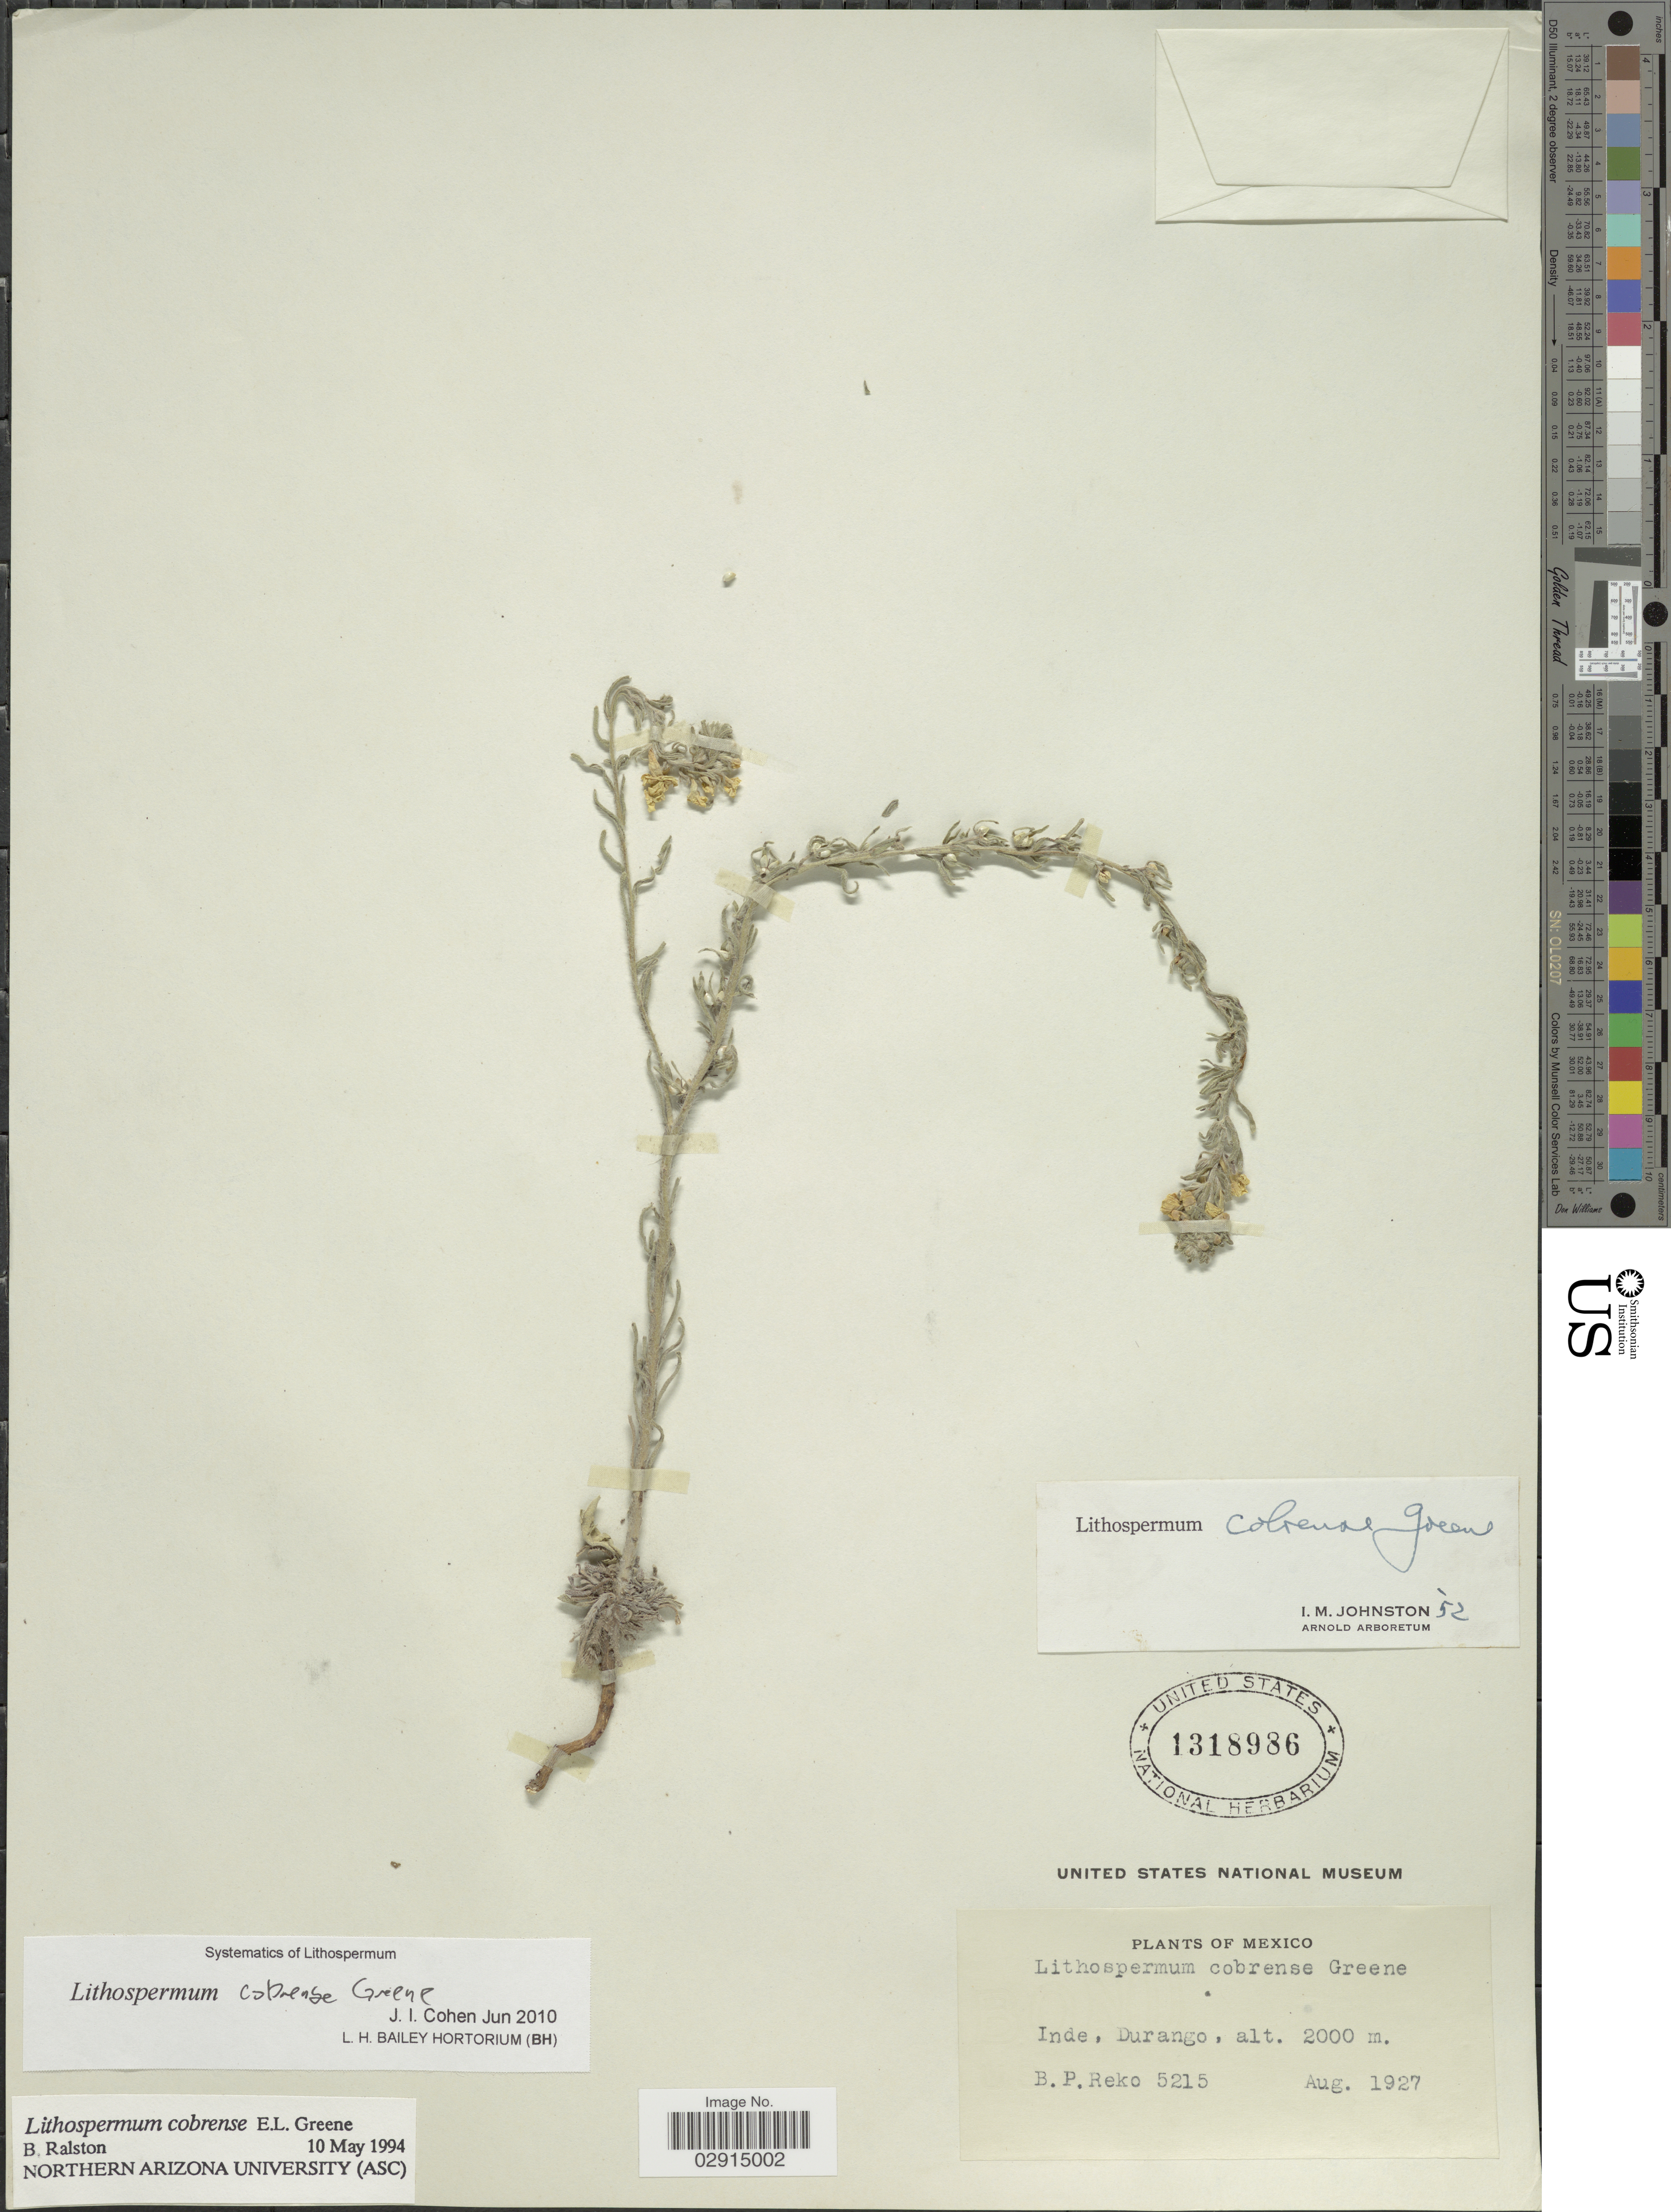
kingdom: Plantae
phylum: Tracheophyta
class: Magnoliopsida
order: Boraginales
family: Boraginaceae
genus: Lithospermum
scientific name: Lithospermum cobrense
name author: Greene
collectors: B. P. Reko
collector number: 5215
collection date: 1927-08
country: Mexico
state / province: Durango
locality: Inde, Durango. Mexico.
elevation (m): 2000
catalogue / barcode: US 1318986